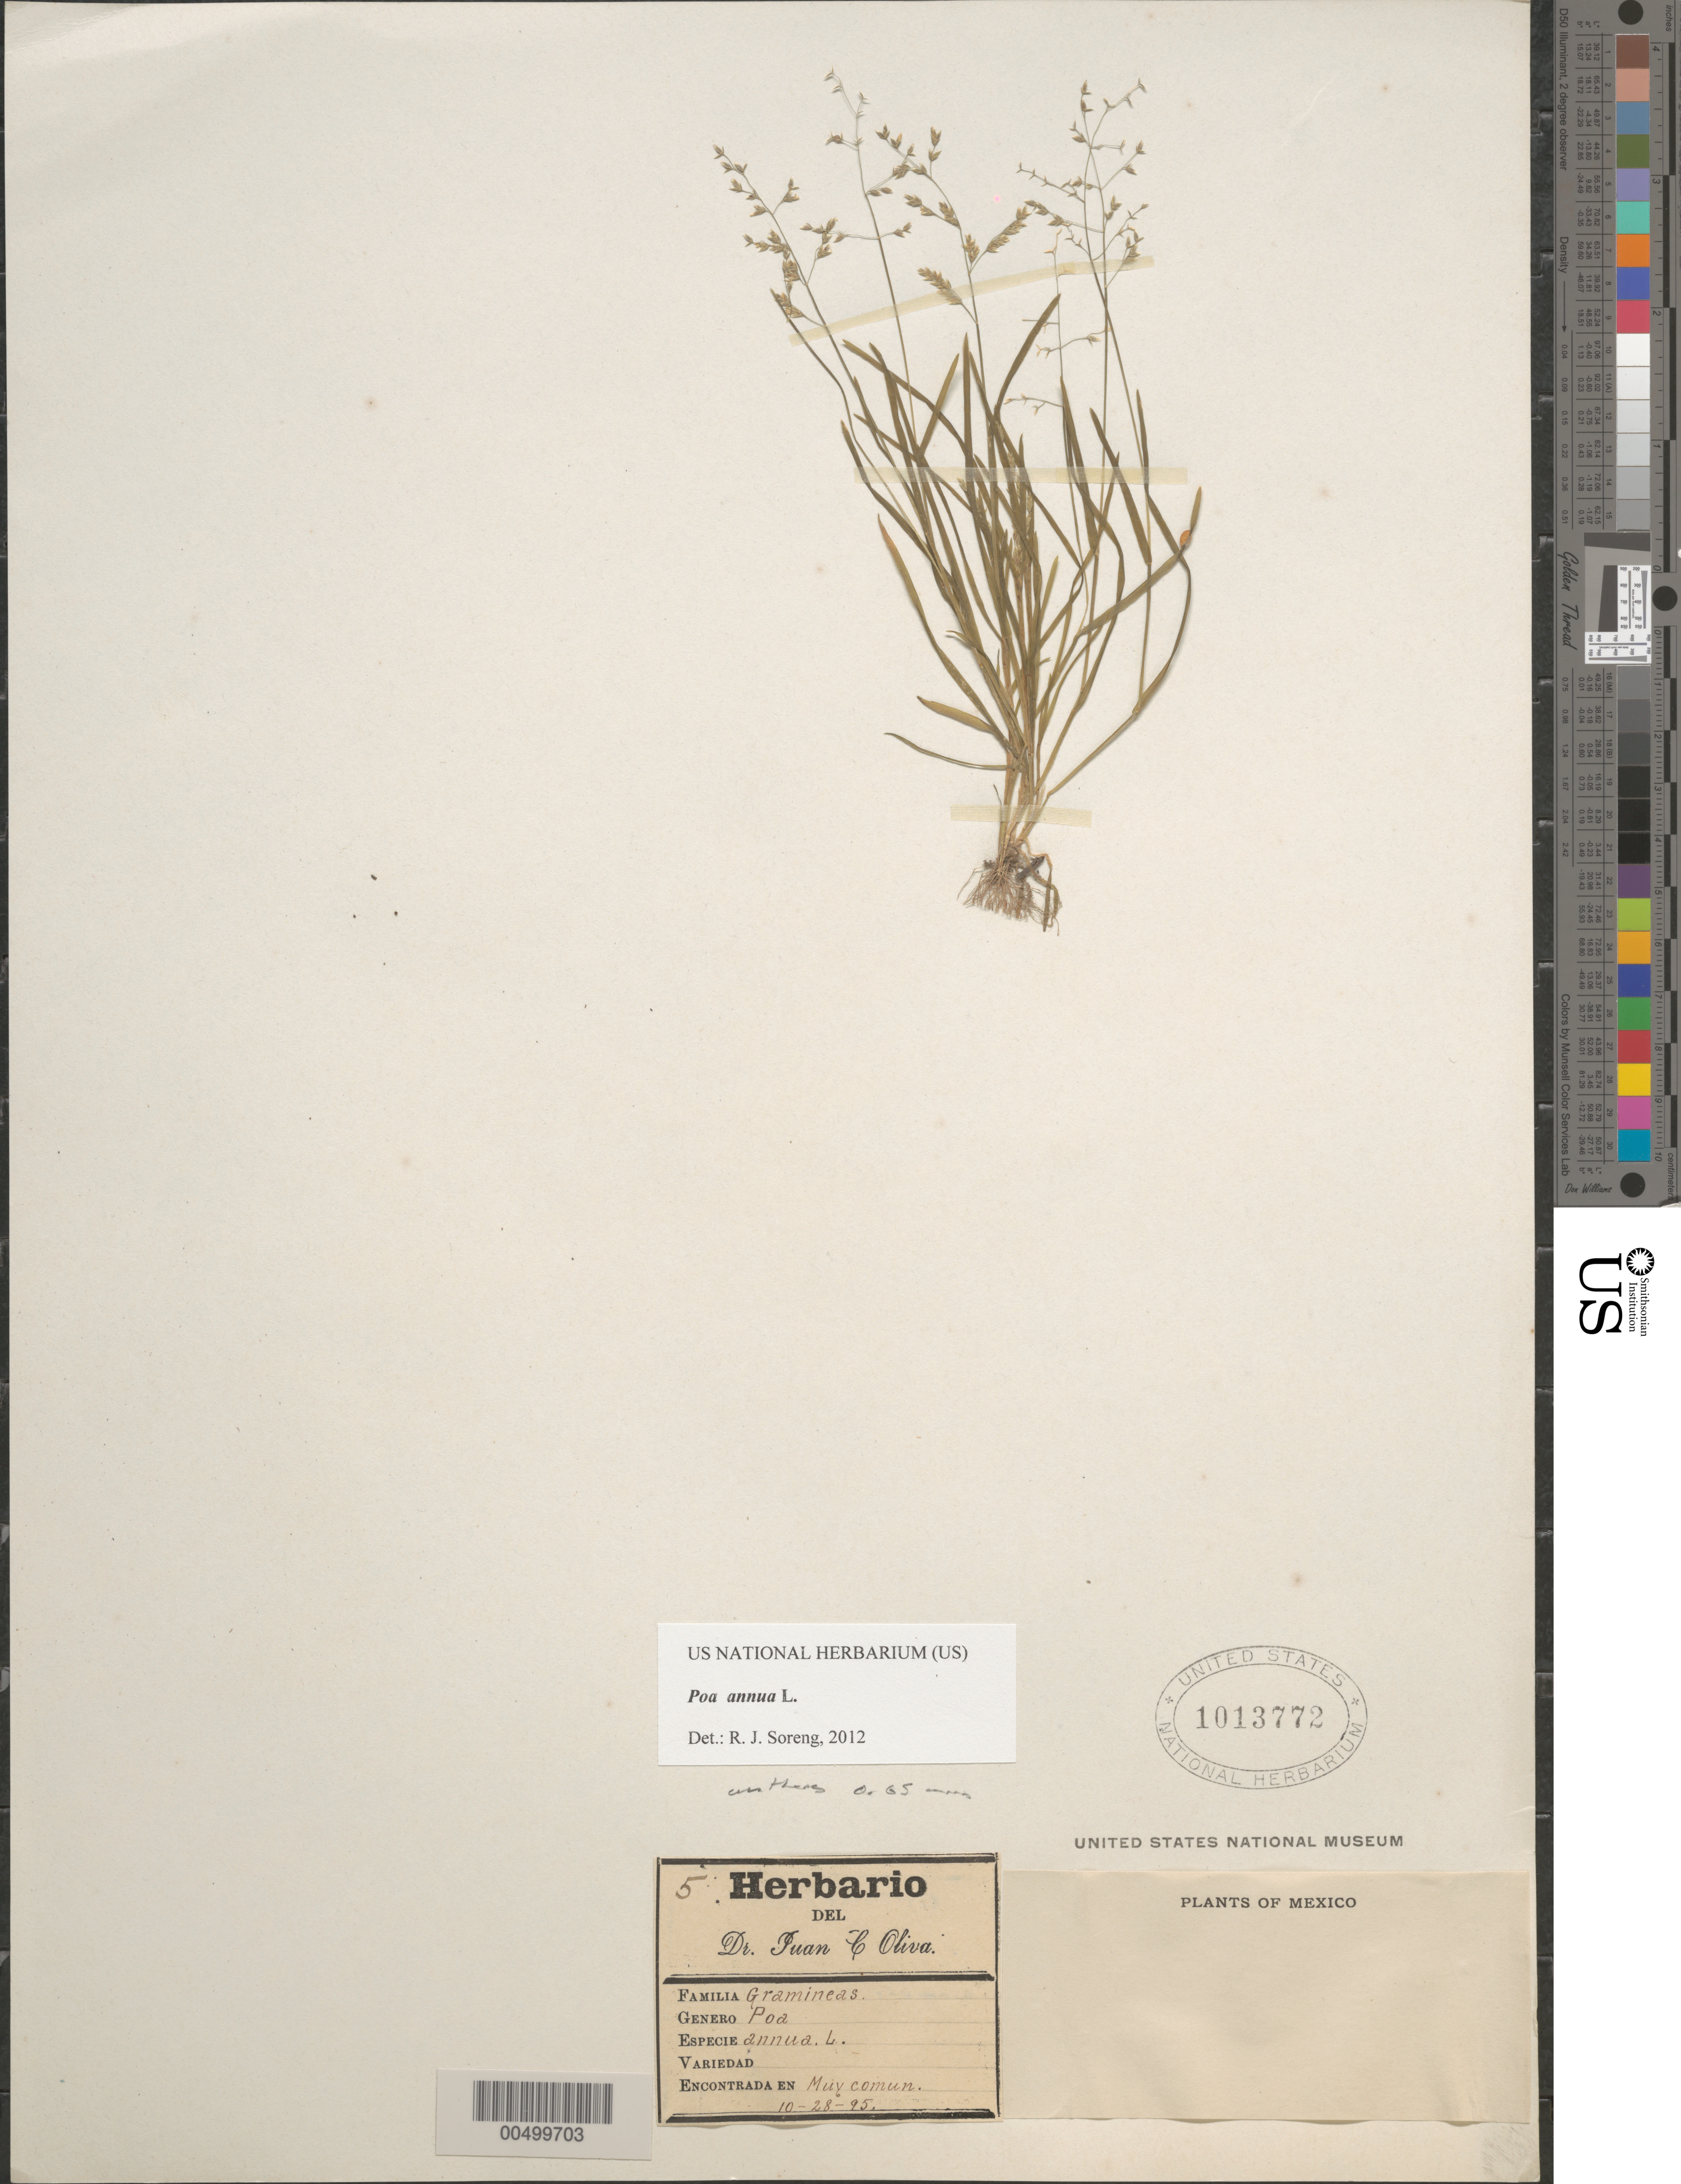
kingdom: Plantae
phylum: Tracheophyta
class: Liliopsida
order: Poales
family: Poaceae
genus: Poa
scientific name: Poa annua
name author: L.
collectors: J. C. Oliva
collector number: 5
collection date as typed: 28 Oct 1895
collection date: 1895-10-28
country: Mexico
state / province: Durango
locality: San Ramon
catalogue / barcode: US 1013772